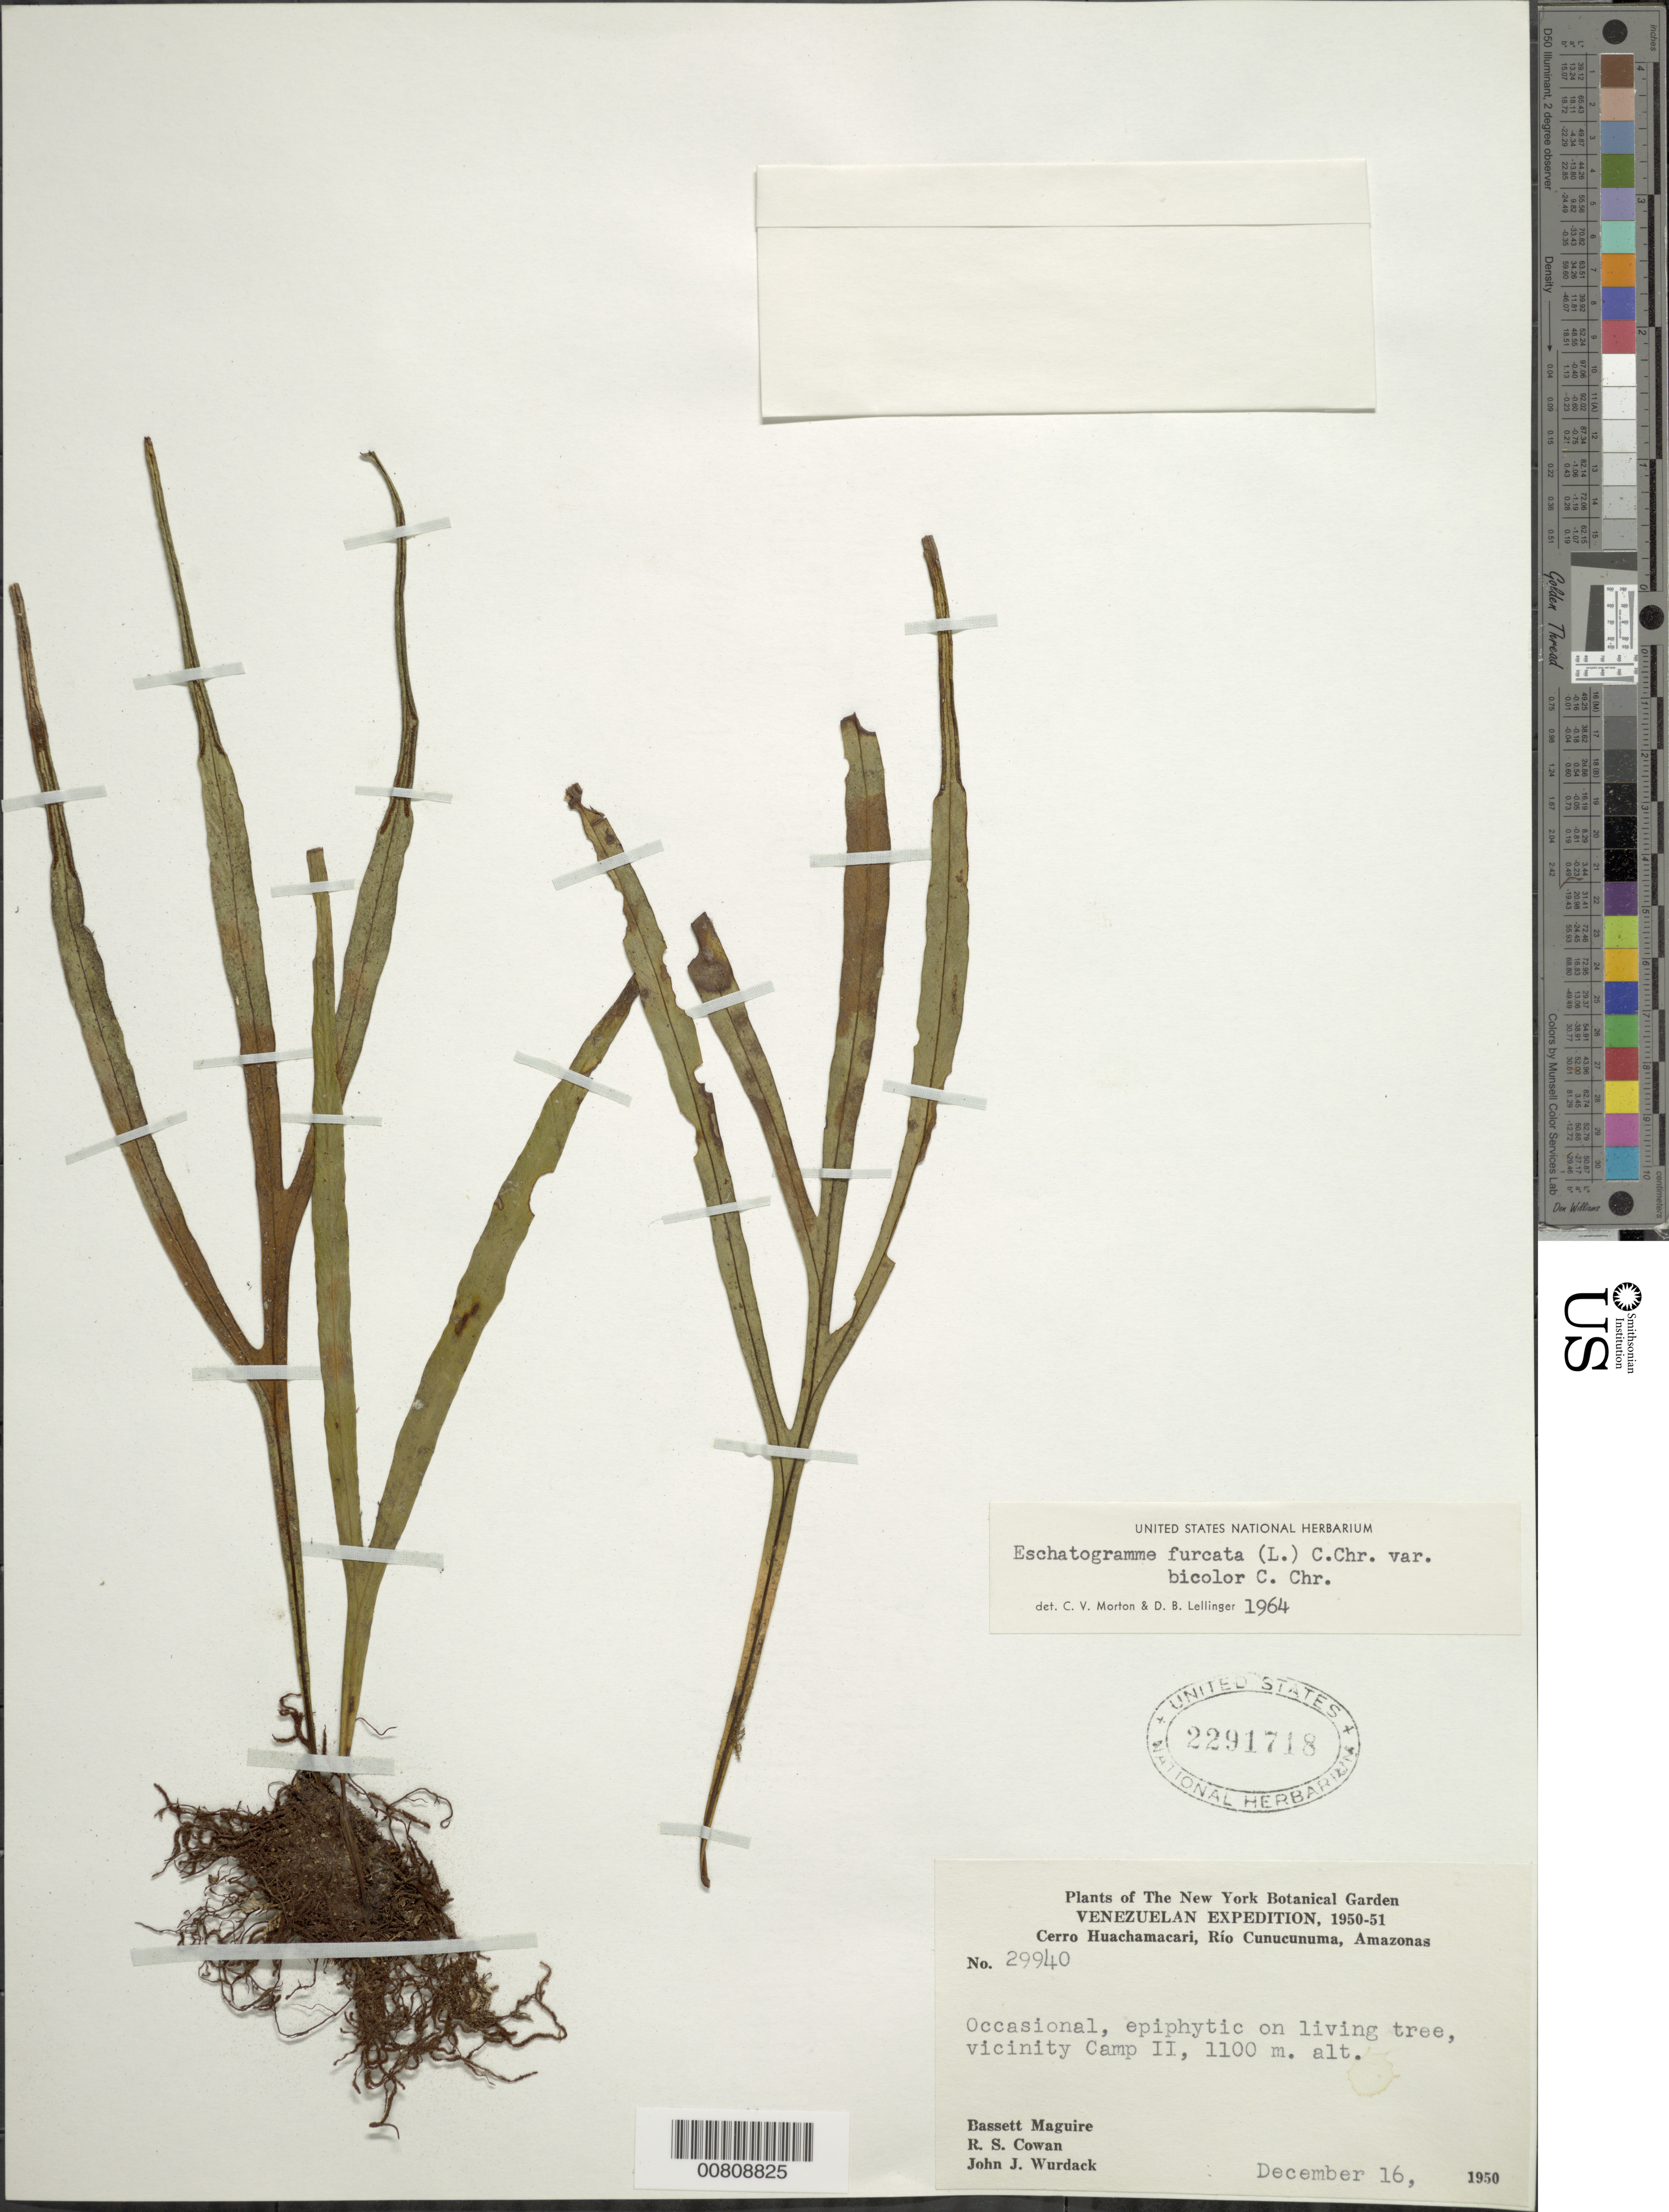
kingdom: Plantae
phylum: Tracheophyta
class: Polypodiopsida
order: Polypodiales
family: Polypodiaceae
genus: Pleopeltis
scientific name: Pleopeltis furcata var. bicolor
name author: (L.) A.R. Sm.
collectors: B. Maguire, R. S. Cowan & J. J. Wurdack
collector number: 29940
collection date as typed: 16-Dec-50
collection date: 1950-12-16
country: Venezuela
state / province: Amazonas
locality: Cerro Huachamacari, Río Cunucunuma, near Camp II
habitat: On living tree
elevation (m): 1100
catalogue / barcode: US 2291718